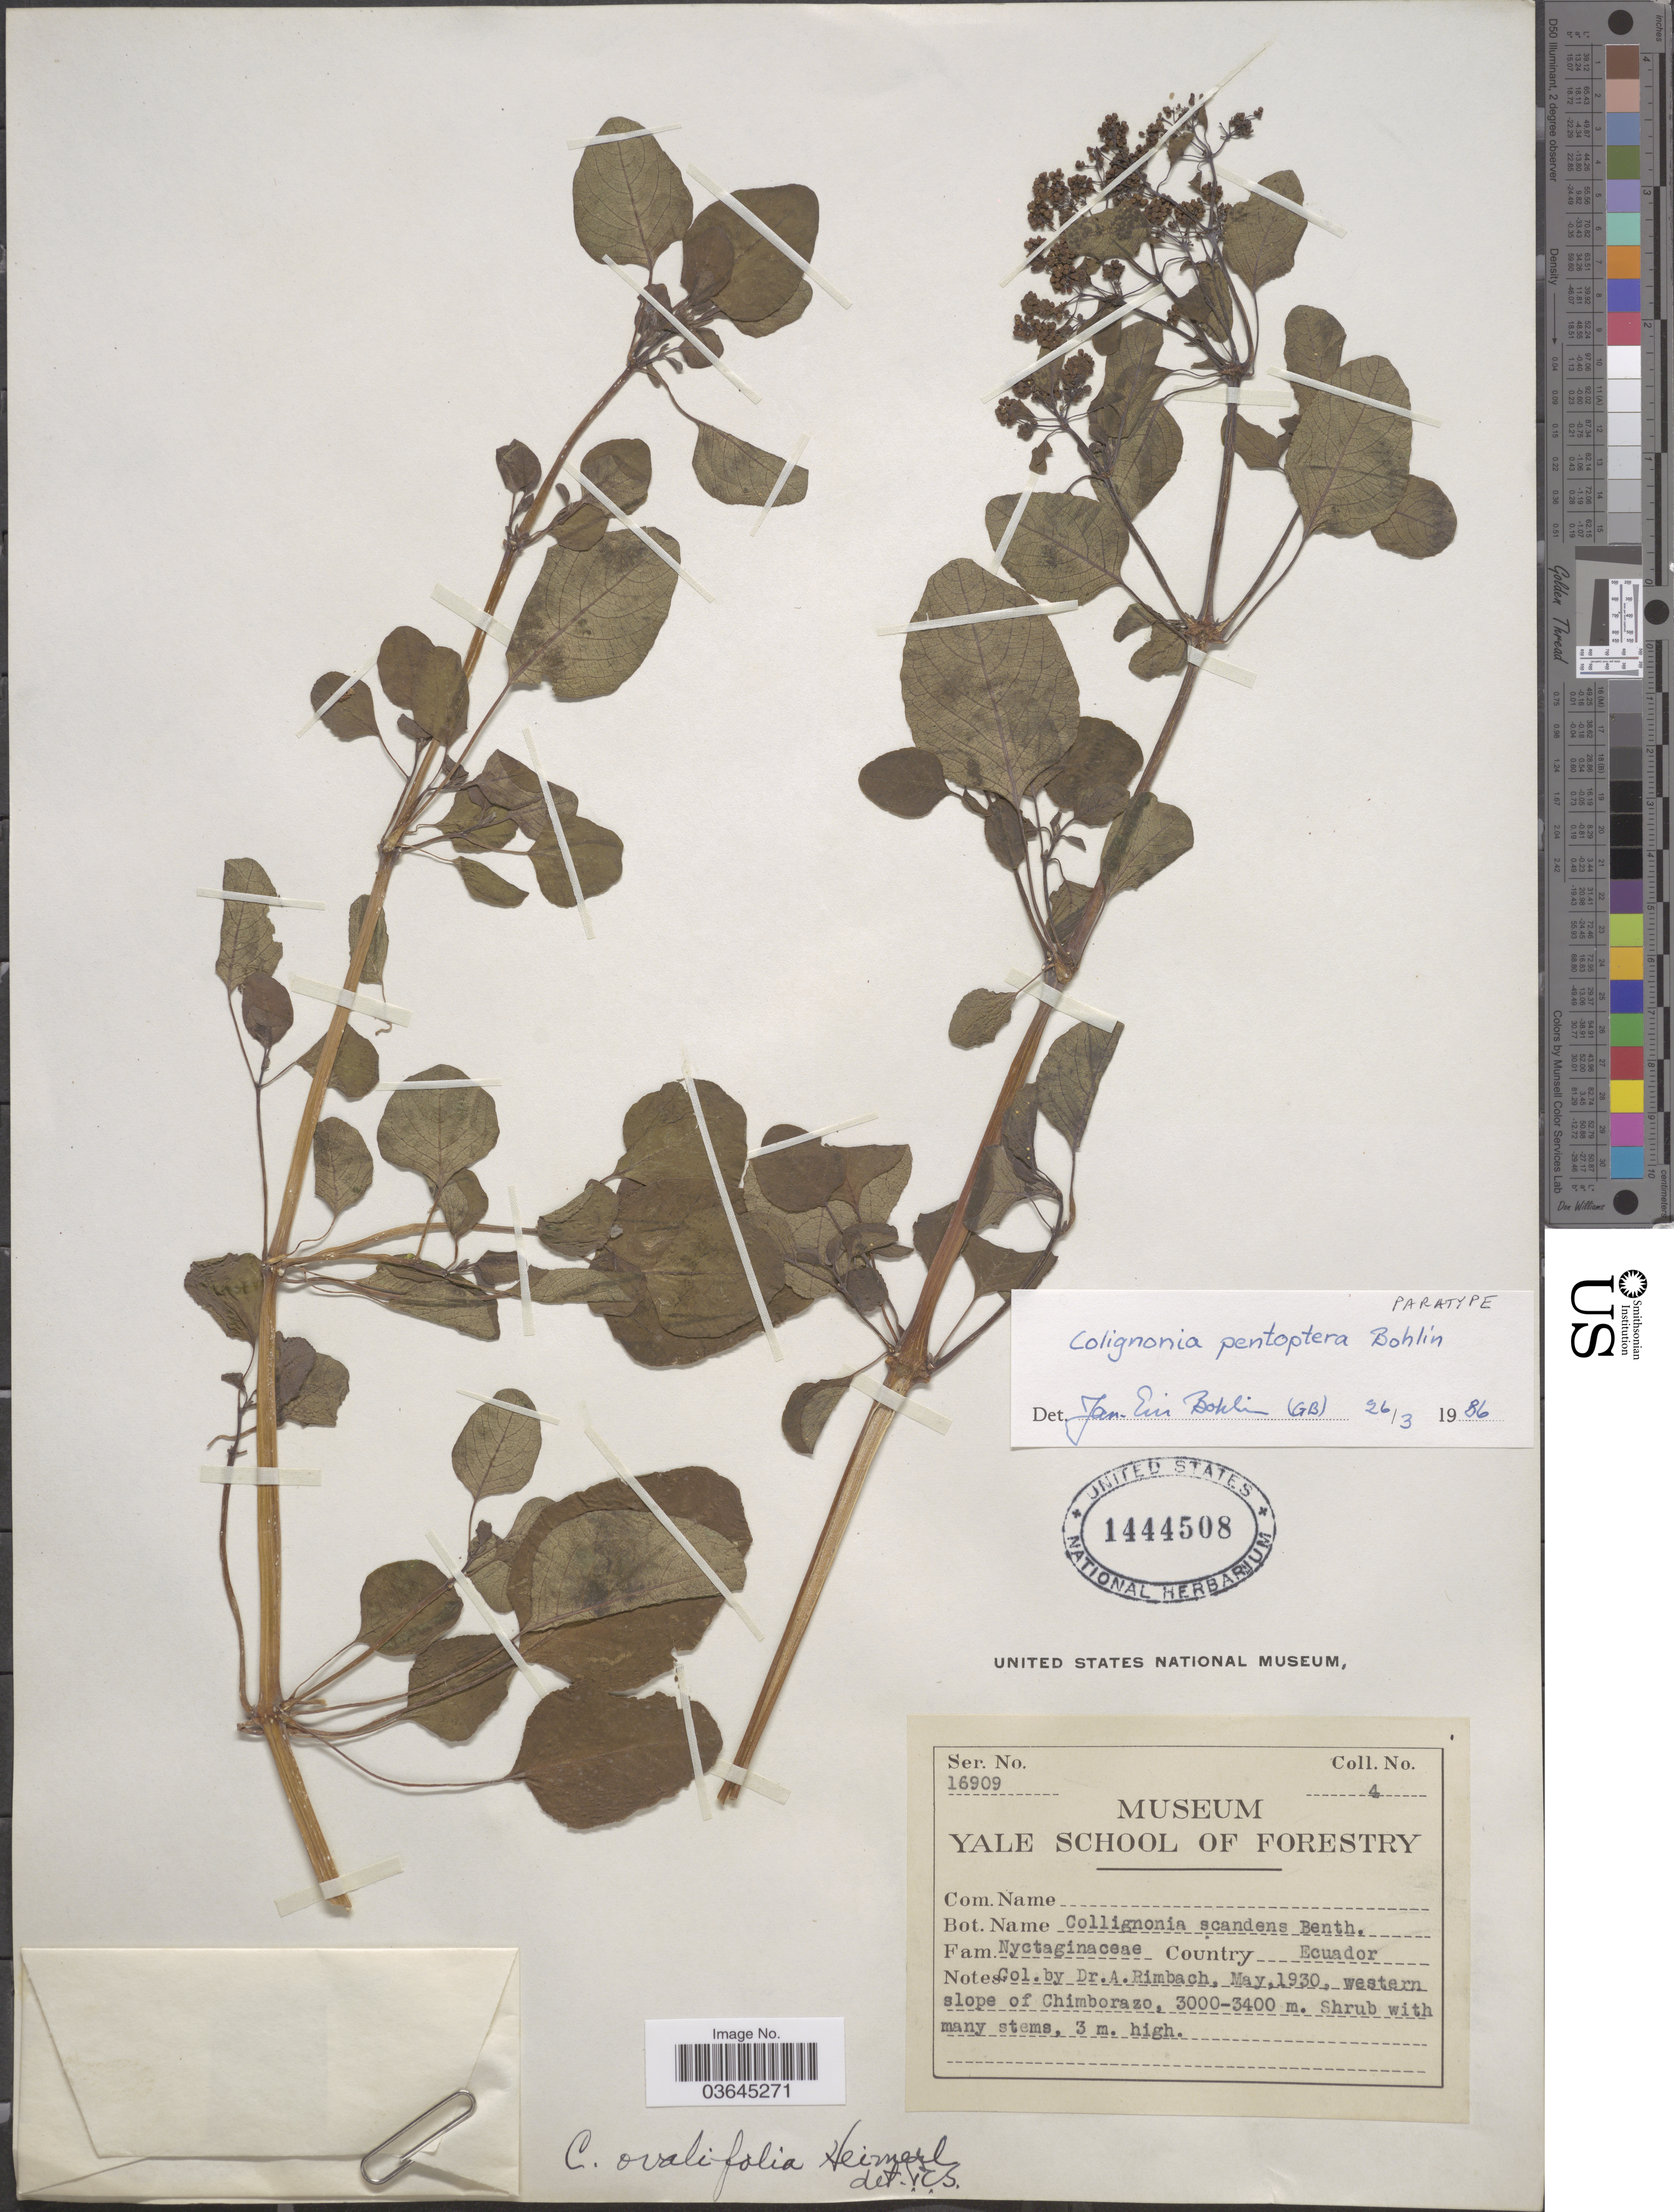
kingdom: Plantae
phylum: Tracheophyta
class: Magnoliopsida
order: Caryophyllales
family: Nyctaginaceae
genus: Colignonia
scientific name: Colignonia pentoptera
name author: J.E. Bohlin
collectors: A. Rimbach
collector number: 16909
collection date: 1930-05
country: Ecuador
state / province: Chimborazo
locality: Western slope of Chimborazo.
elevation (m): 3000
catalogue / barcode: US 1444508